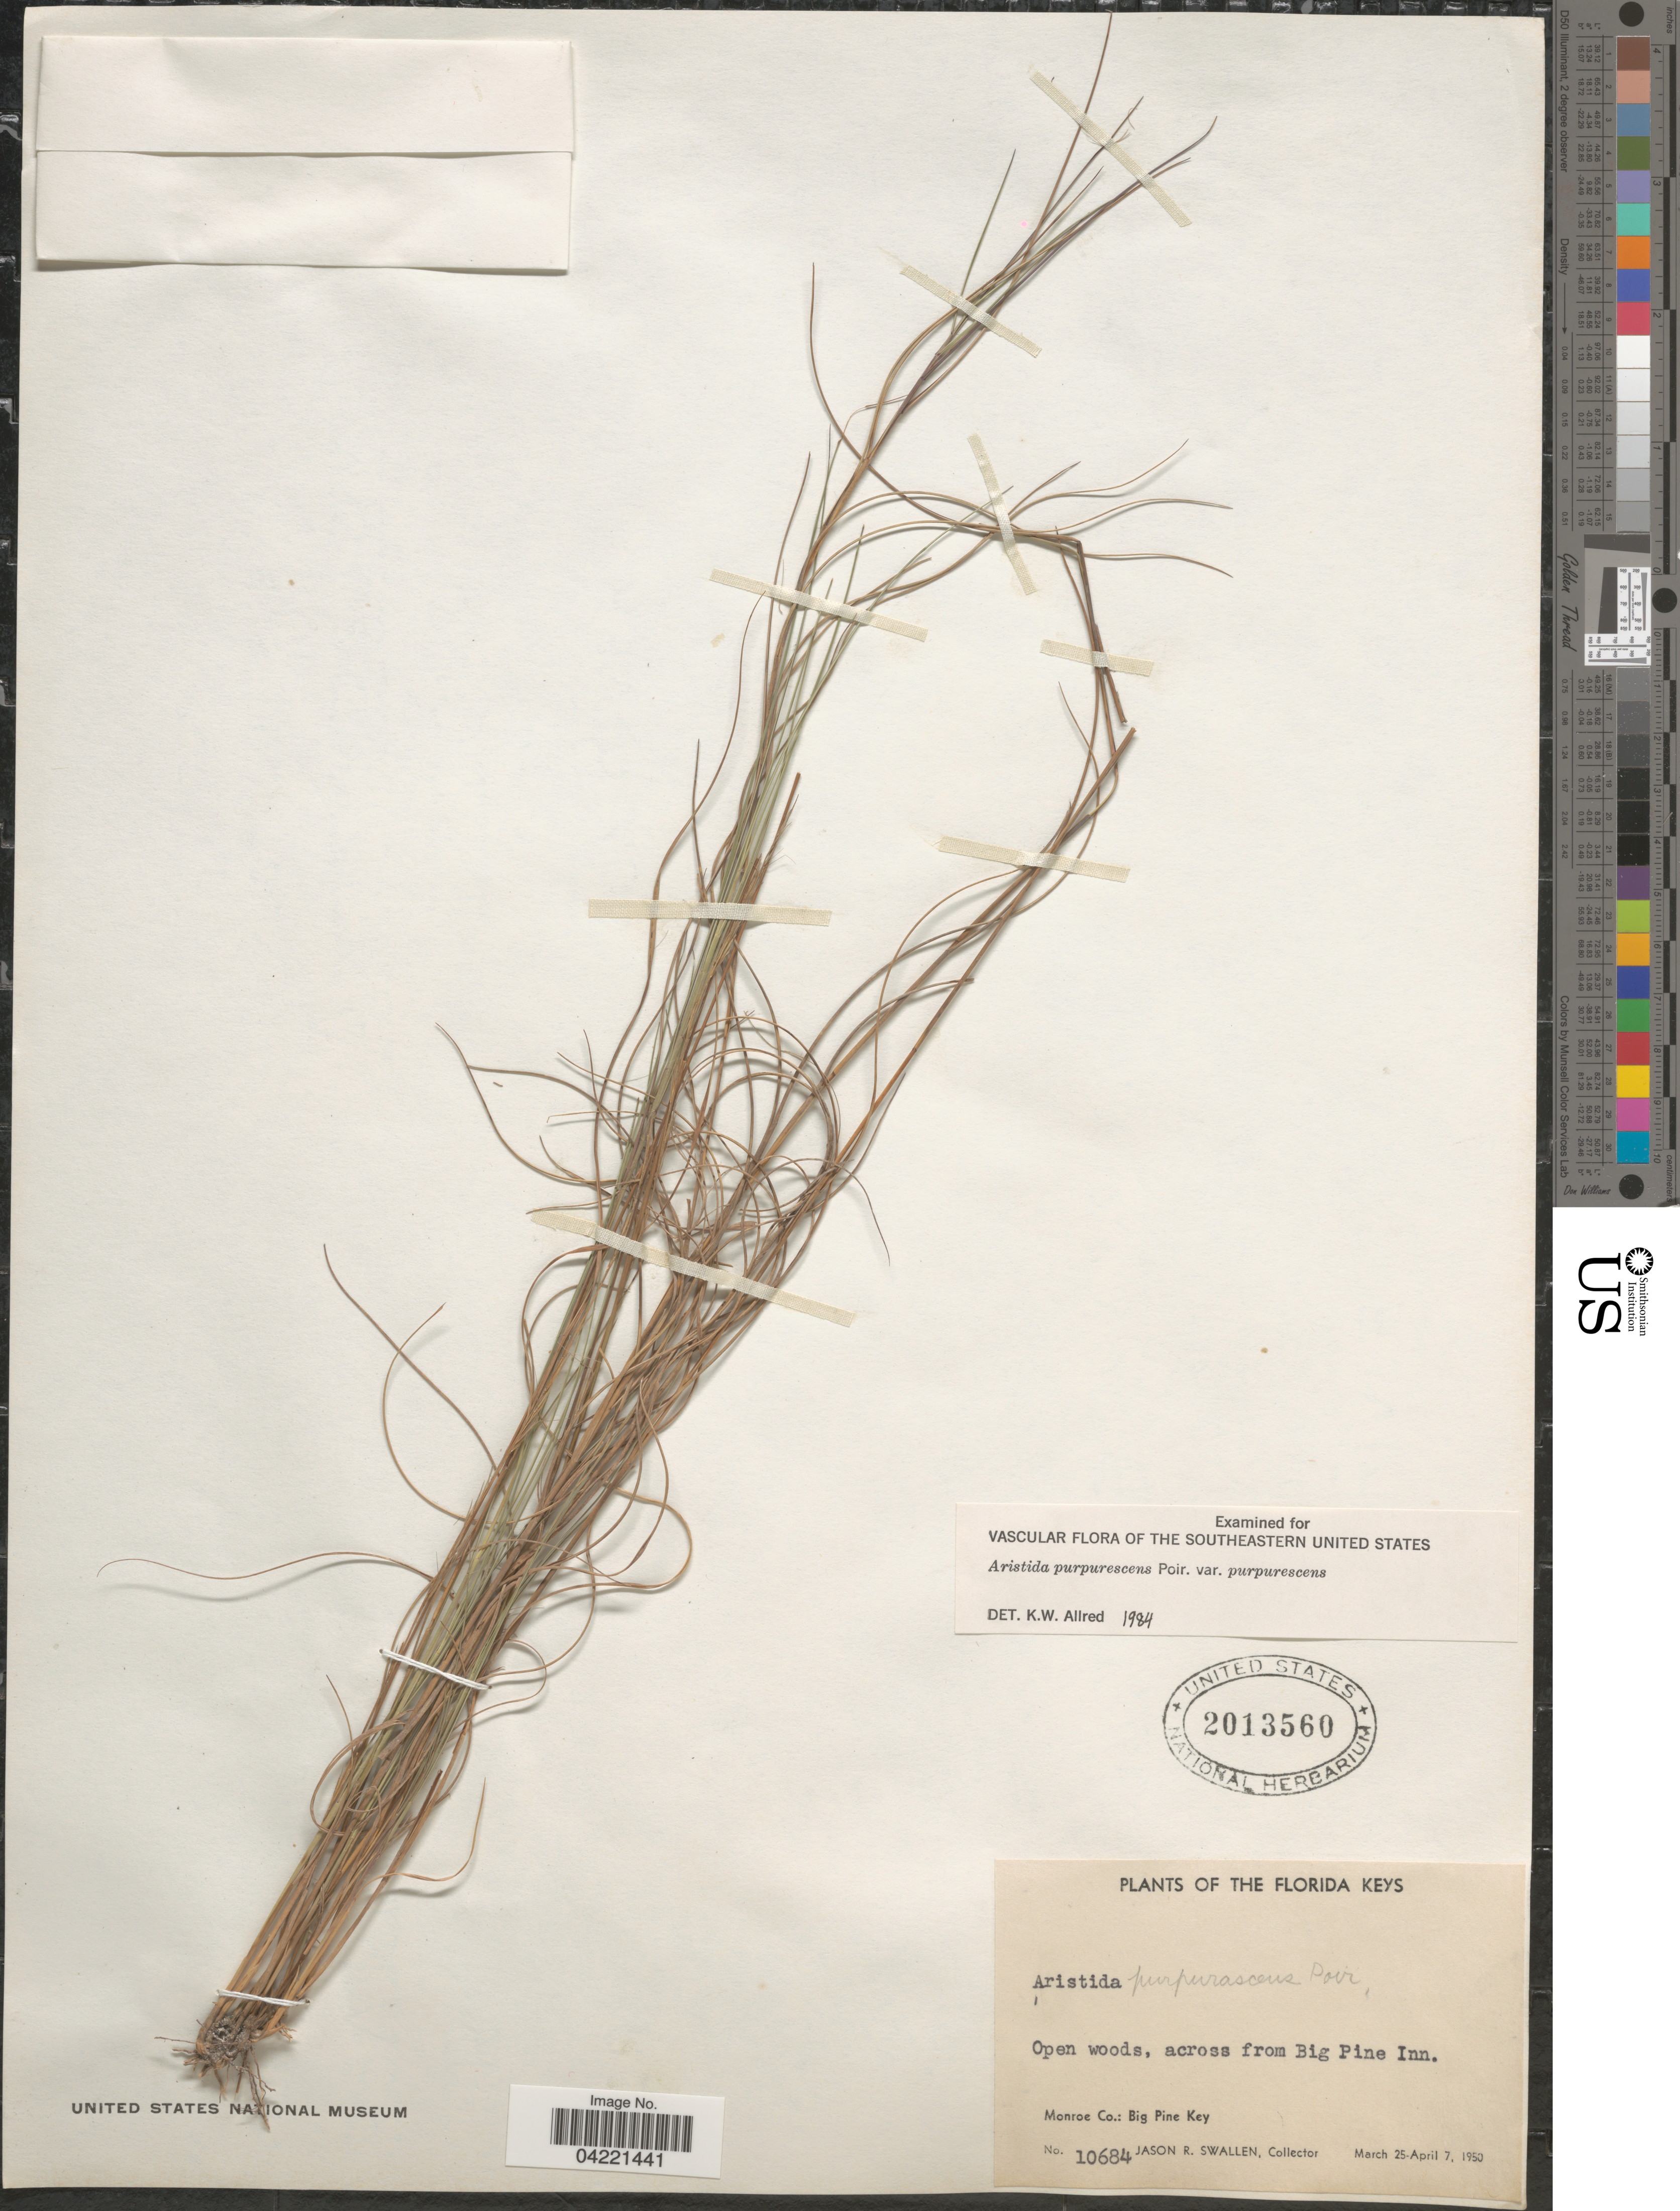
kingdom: Plantae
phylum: Tracheophyta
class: Liliopsida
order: Poales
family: Poaceae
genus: Aristida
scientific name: Aristida purpurascens var. purpurescens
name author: Poir.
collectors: J. R. Swallen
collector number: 10684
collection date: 1950-03-25/1950-04-07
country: United States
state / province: Florida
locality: The Florida Keys. Open woods, across from Big Pine Inn. Monroe Co.: Big Pine Key.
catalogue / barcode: US 2013560